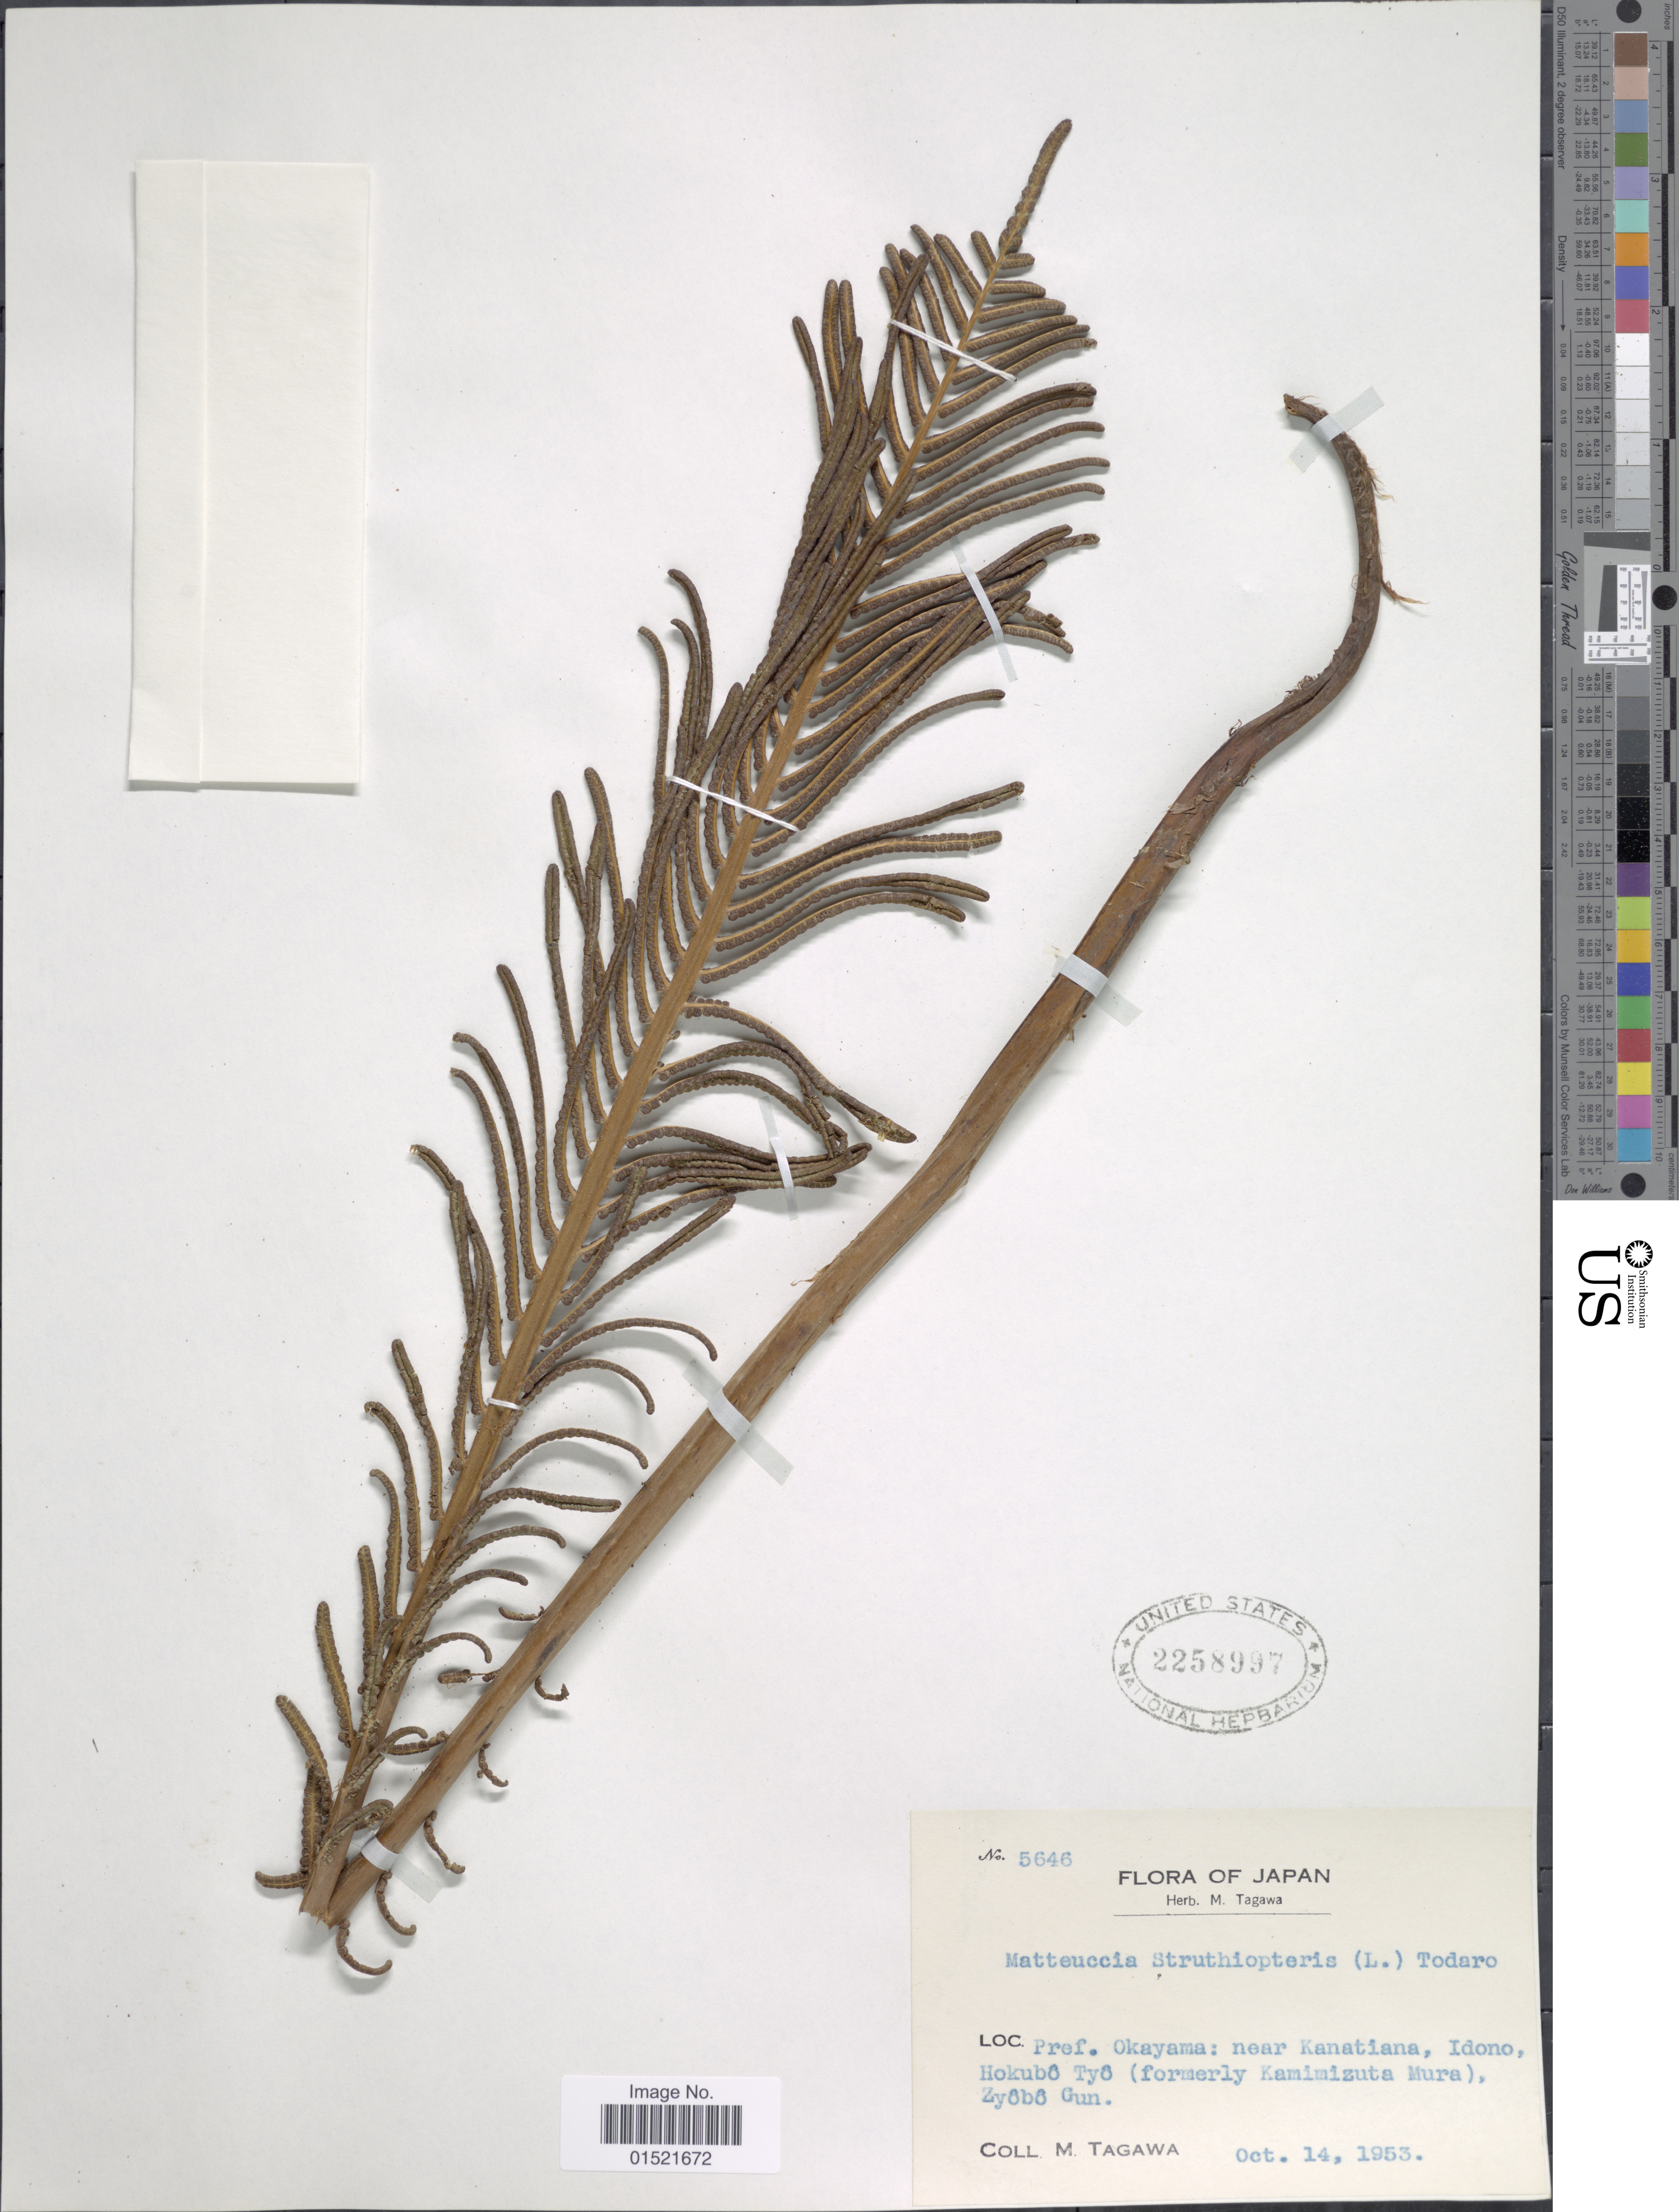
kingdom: Plantae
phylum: Tracheophyta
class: Polypodiopsida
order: Polypodiales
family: Onocleaceae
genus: Matteuccia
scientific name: Matteuccia struthiopteris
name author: (L.) Tod.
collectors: M. Tagawa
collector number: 5646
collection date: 1953-10-14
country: Japan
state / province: Okayama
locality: Pref. Okayama: near Kanatiana, Idono, Hokubo Tyo (formerly Kamimizuta Mura), Zyobo Gun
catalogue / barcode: US 2258997